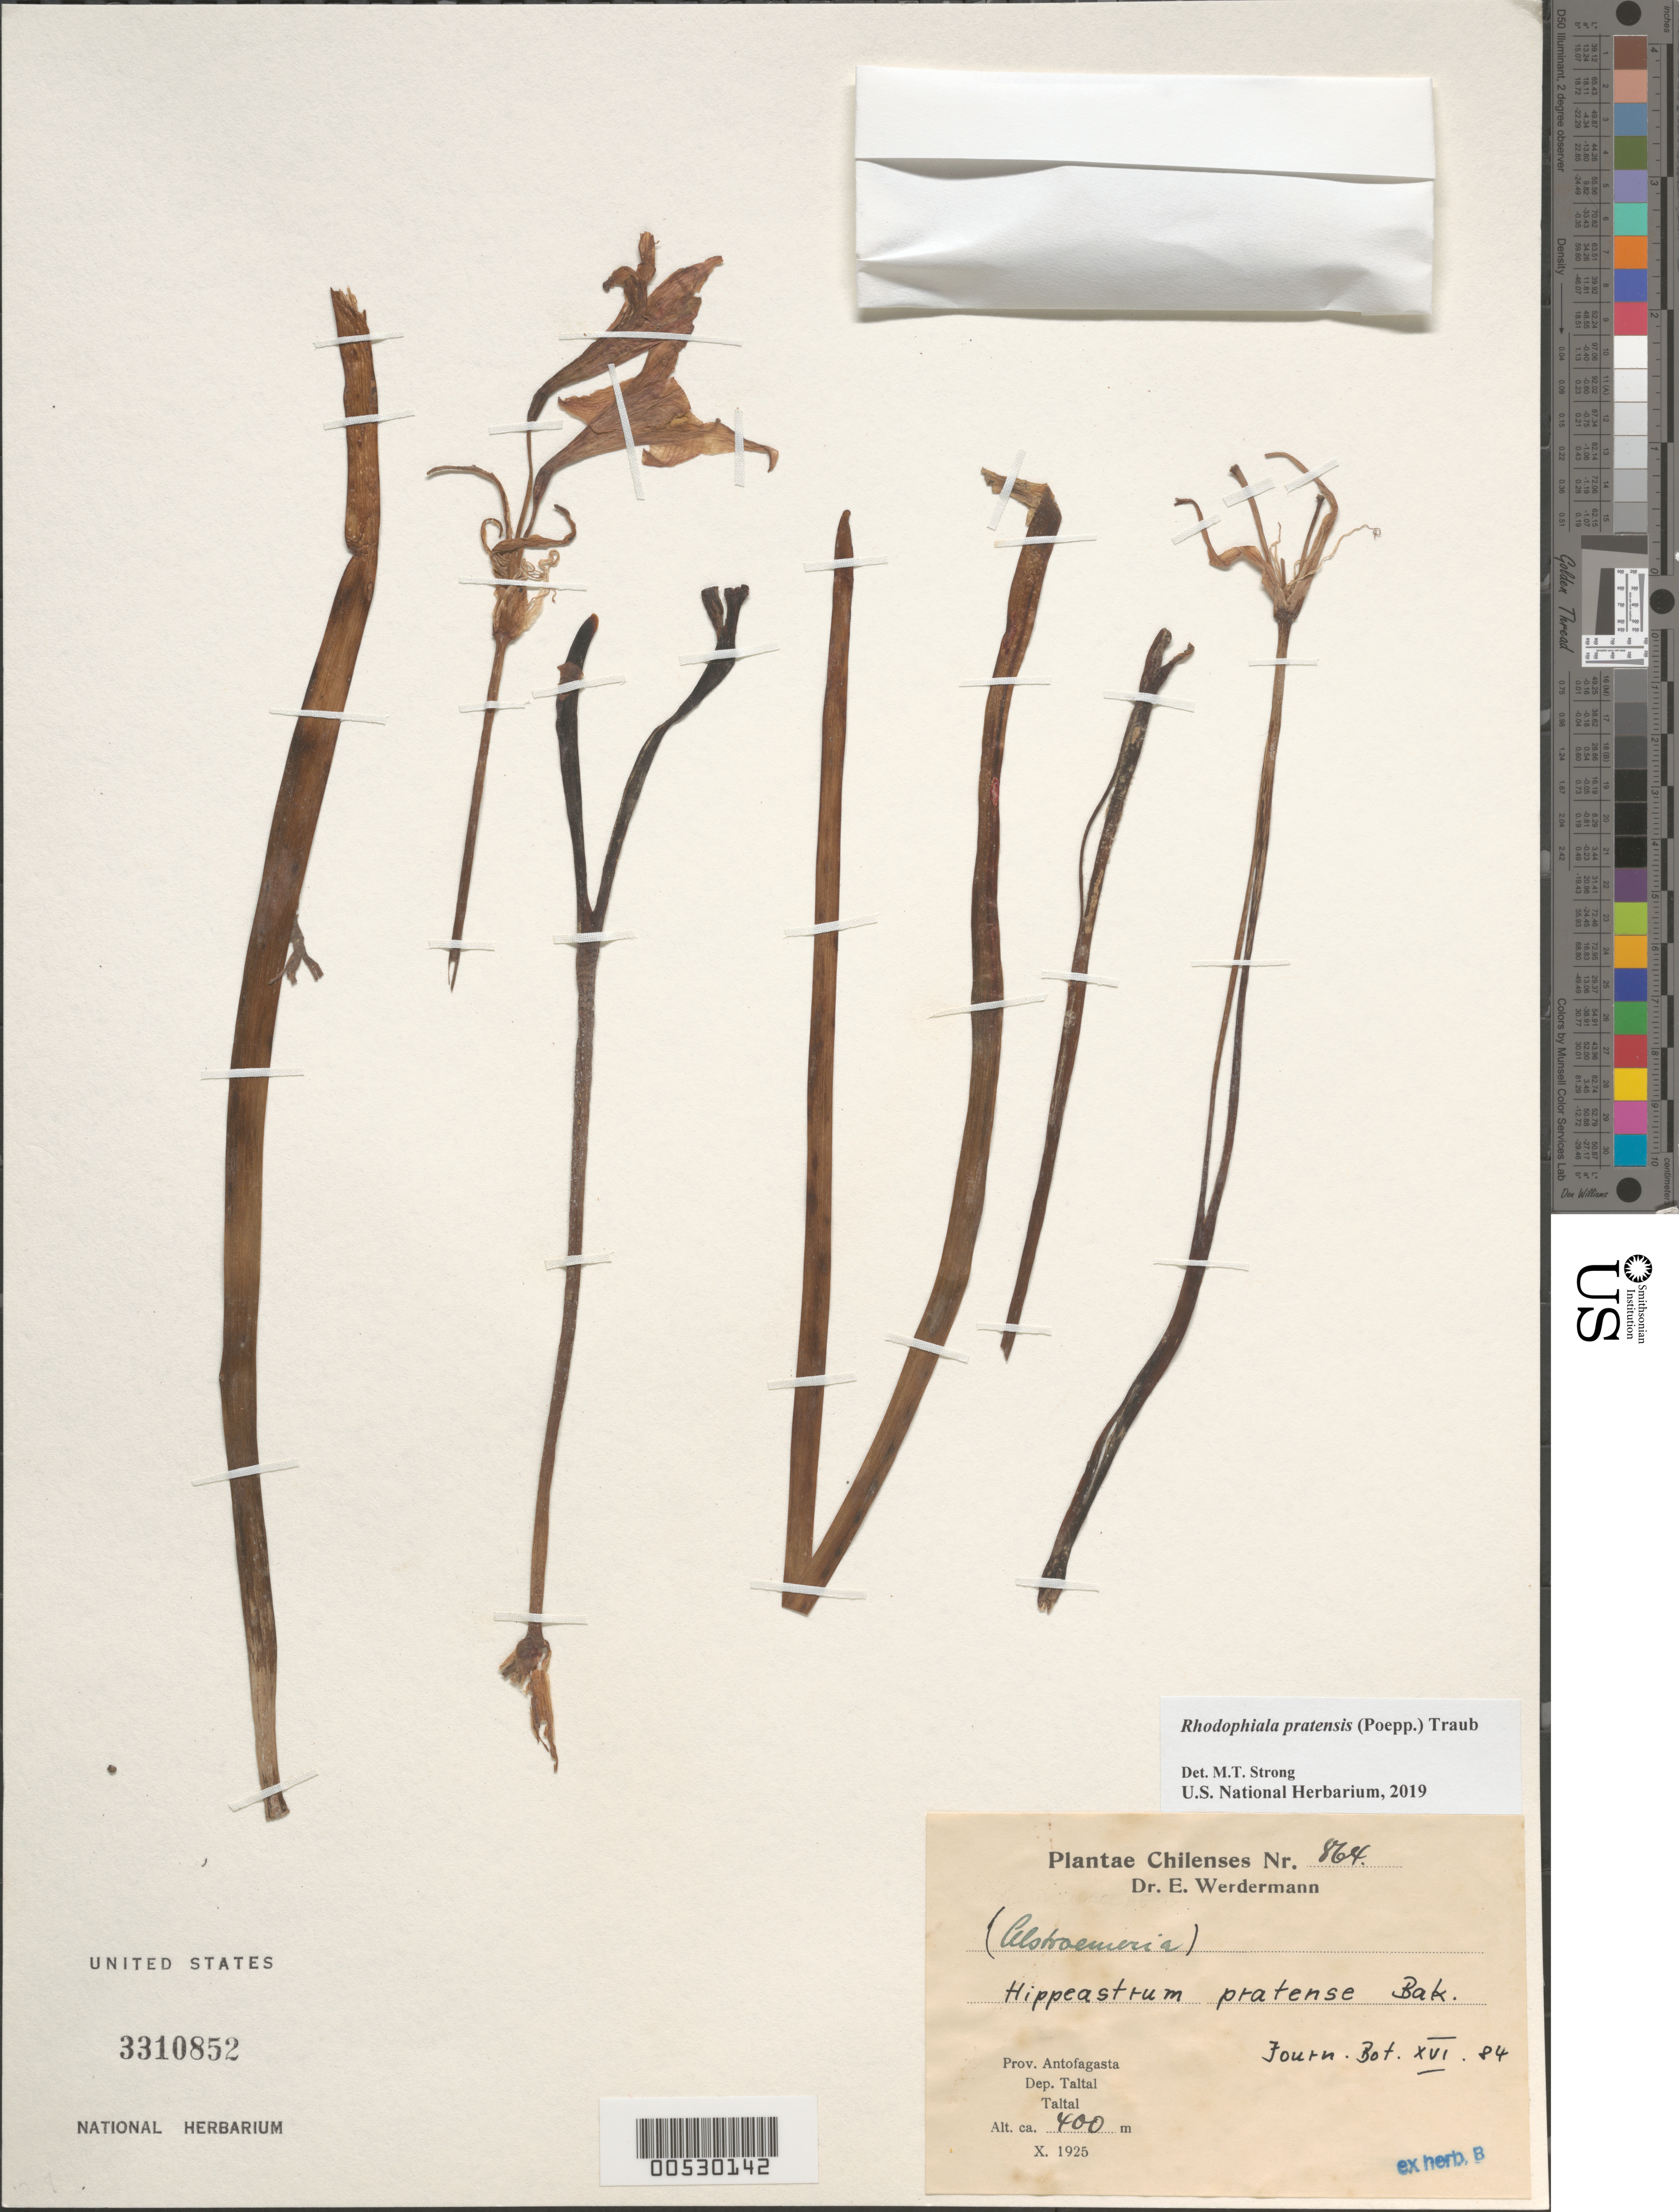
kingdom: Plantae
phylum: Tracheophyta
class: Liliopsida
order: Asparagales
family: Amaryllidaceae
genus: Rhodophiala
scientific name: Rhodophiala pratensis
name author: (Poepp.) Traub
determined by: Strong, Mark T., (BOT), Smithsonian Institution - National Museum of Natural History (UNITED STATES)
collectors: E. Werdermann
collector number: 864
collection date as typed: Oct 1925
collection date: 1925-10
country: Chile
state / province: Antofagasta (II)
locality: Taltal dept., taltal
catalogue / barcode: US 3310852